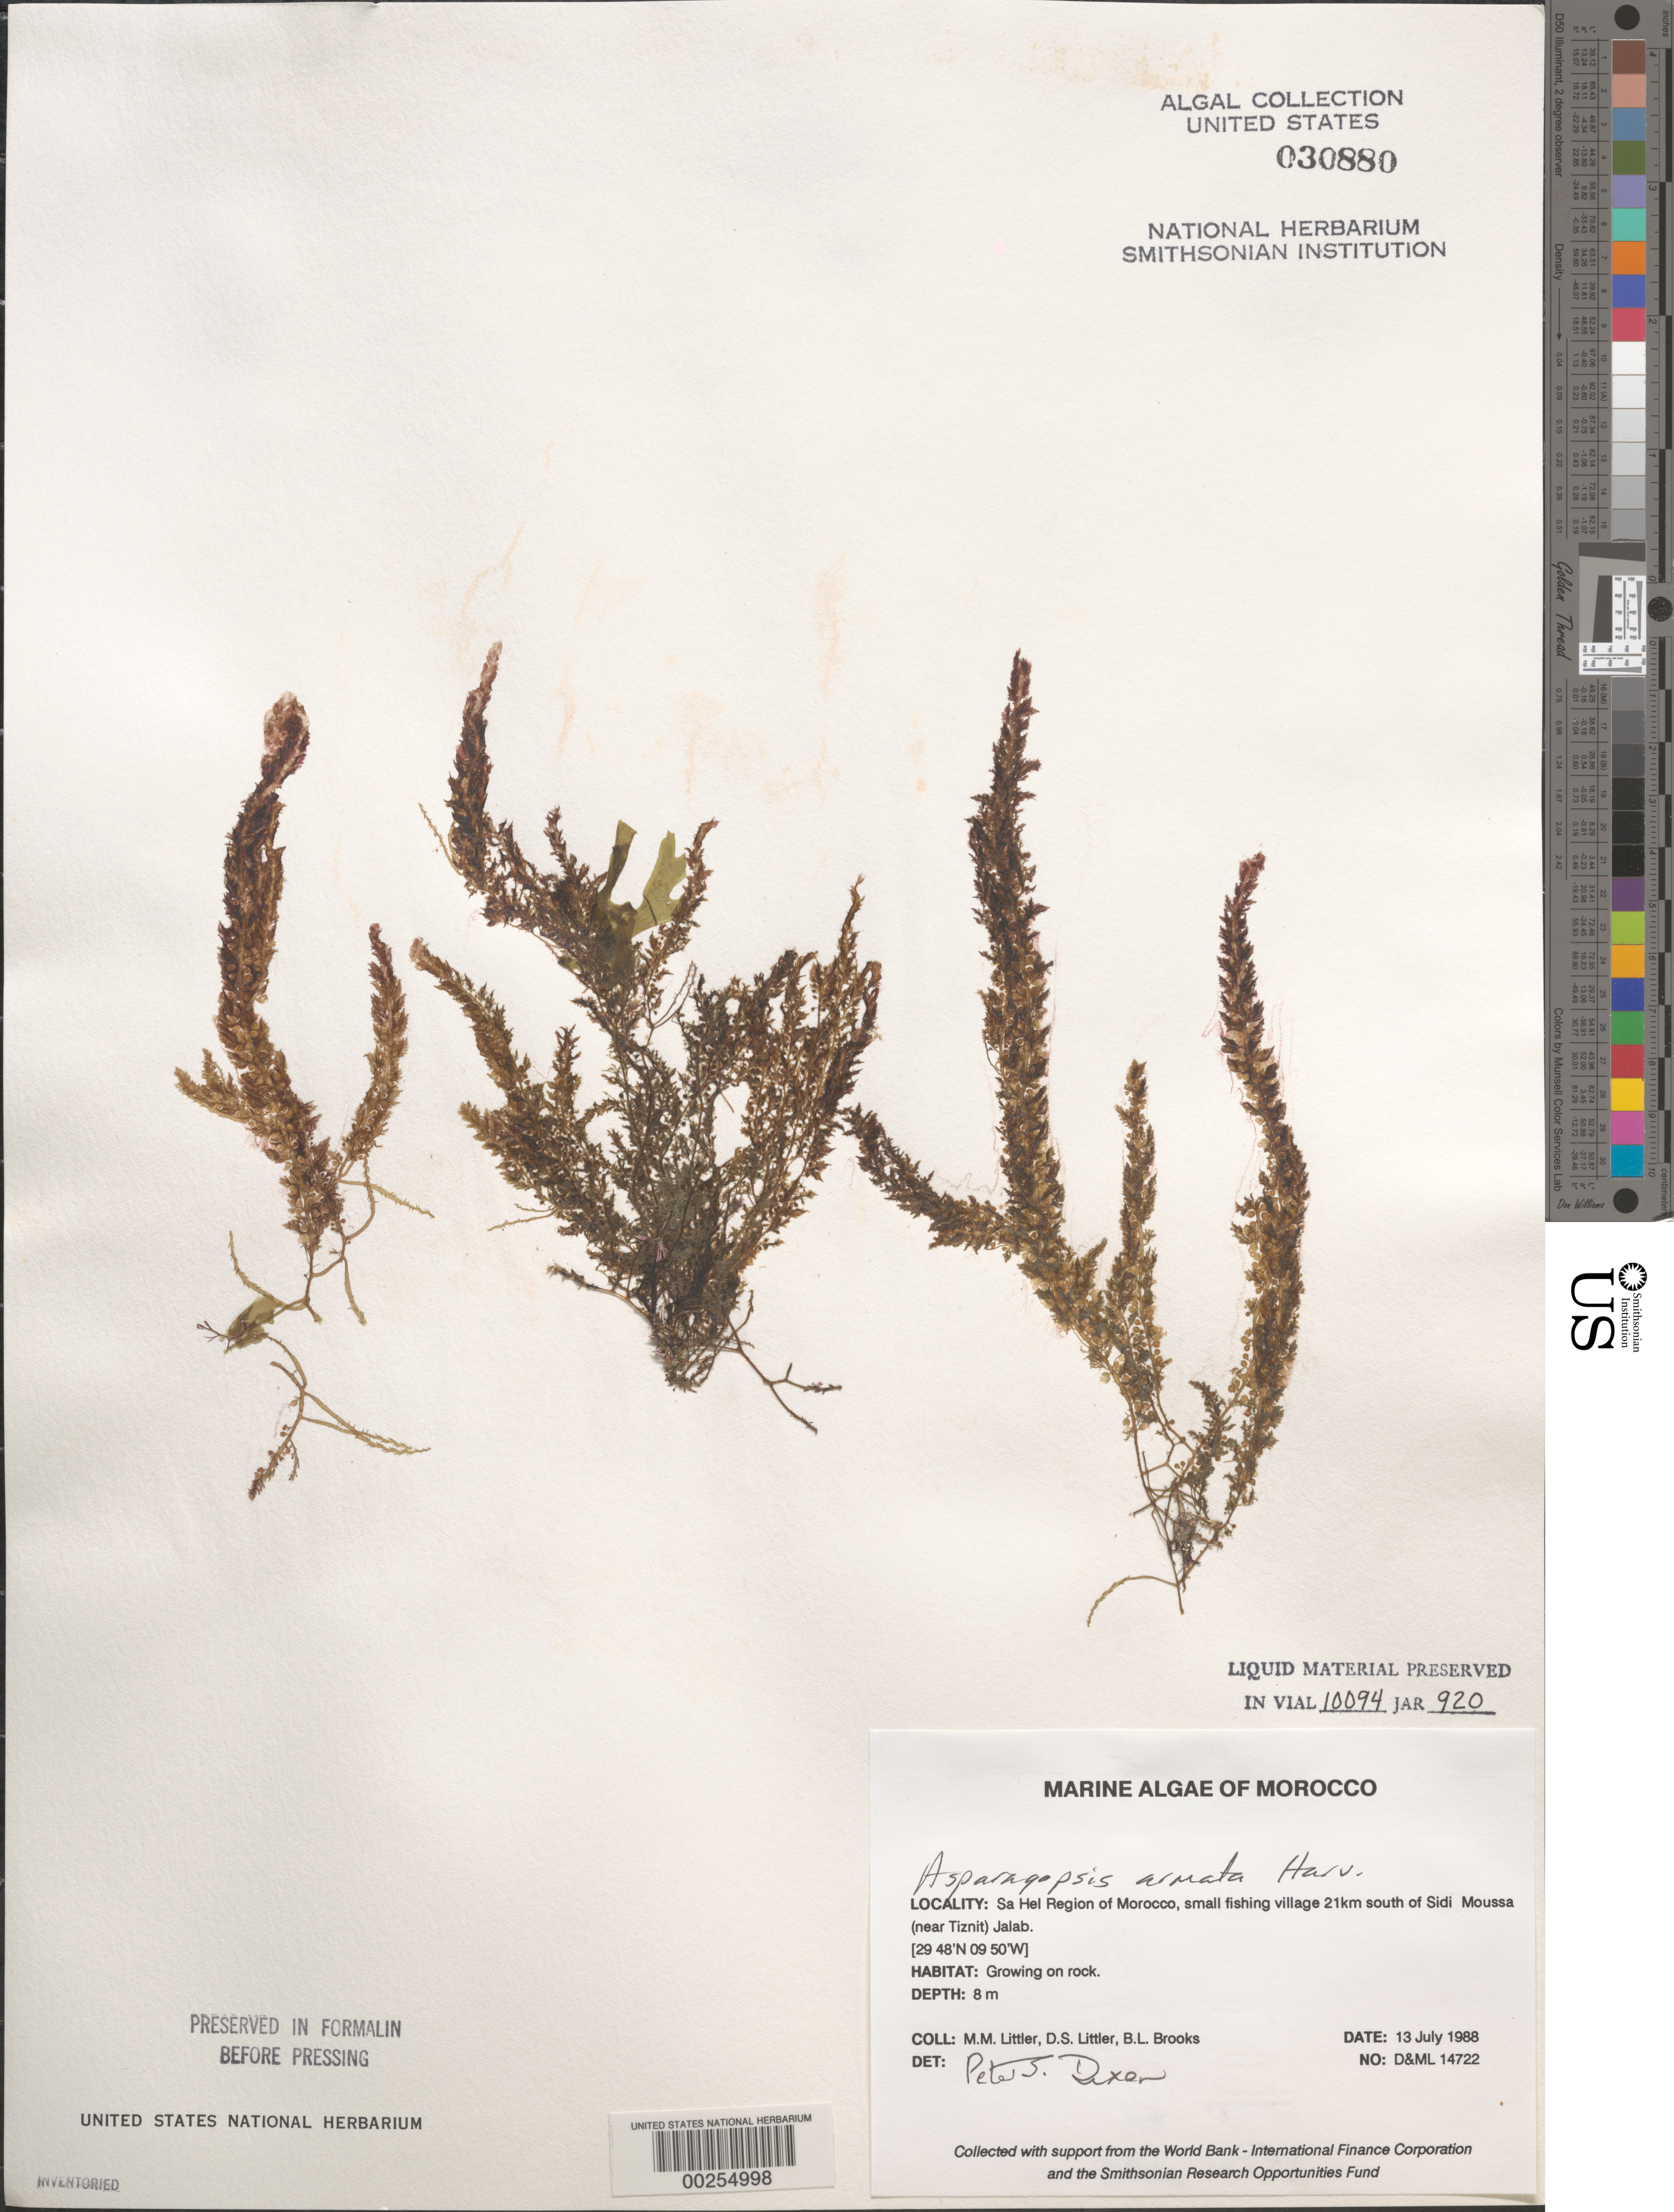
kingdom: Plantae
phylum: Rhodophyta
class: Florideophyceae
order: Bonnemaisoniales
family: Bonnemaisoniaceae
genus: Asparagopsis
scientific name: Asparagopsis armata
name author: Harv.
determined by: Dixon, P. S.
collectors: M. M. Littler, D. S. Littler & B. Brooks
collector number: D&ML 14722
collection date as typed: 13 Jul 1988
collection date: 1988-07-13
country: Morocco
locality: Sa Hel region, village 21 km south of Sidi Moussa (near Tiznit), Jalab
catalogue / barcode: US 30880